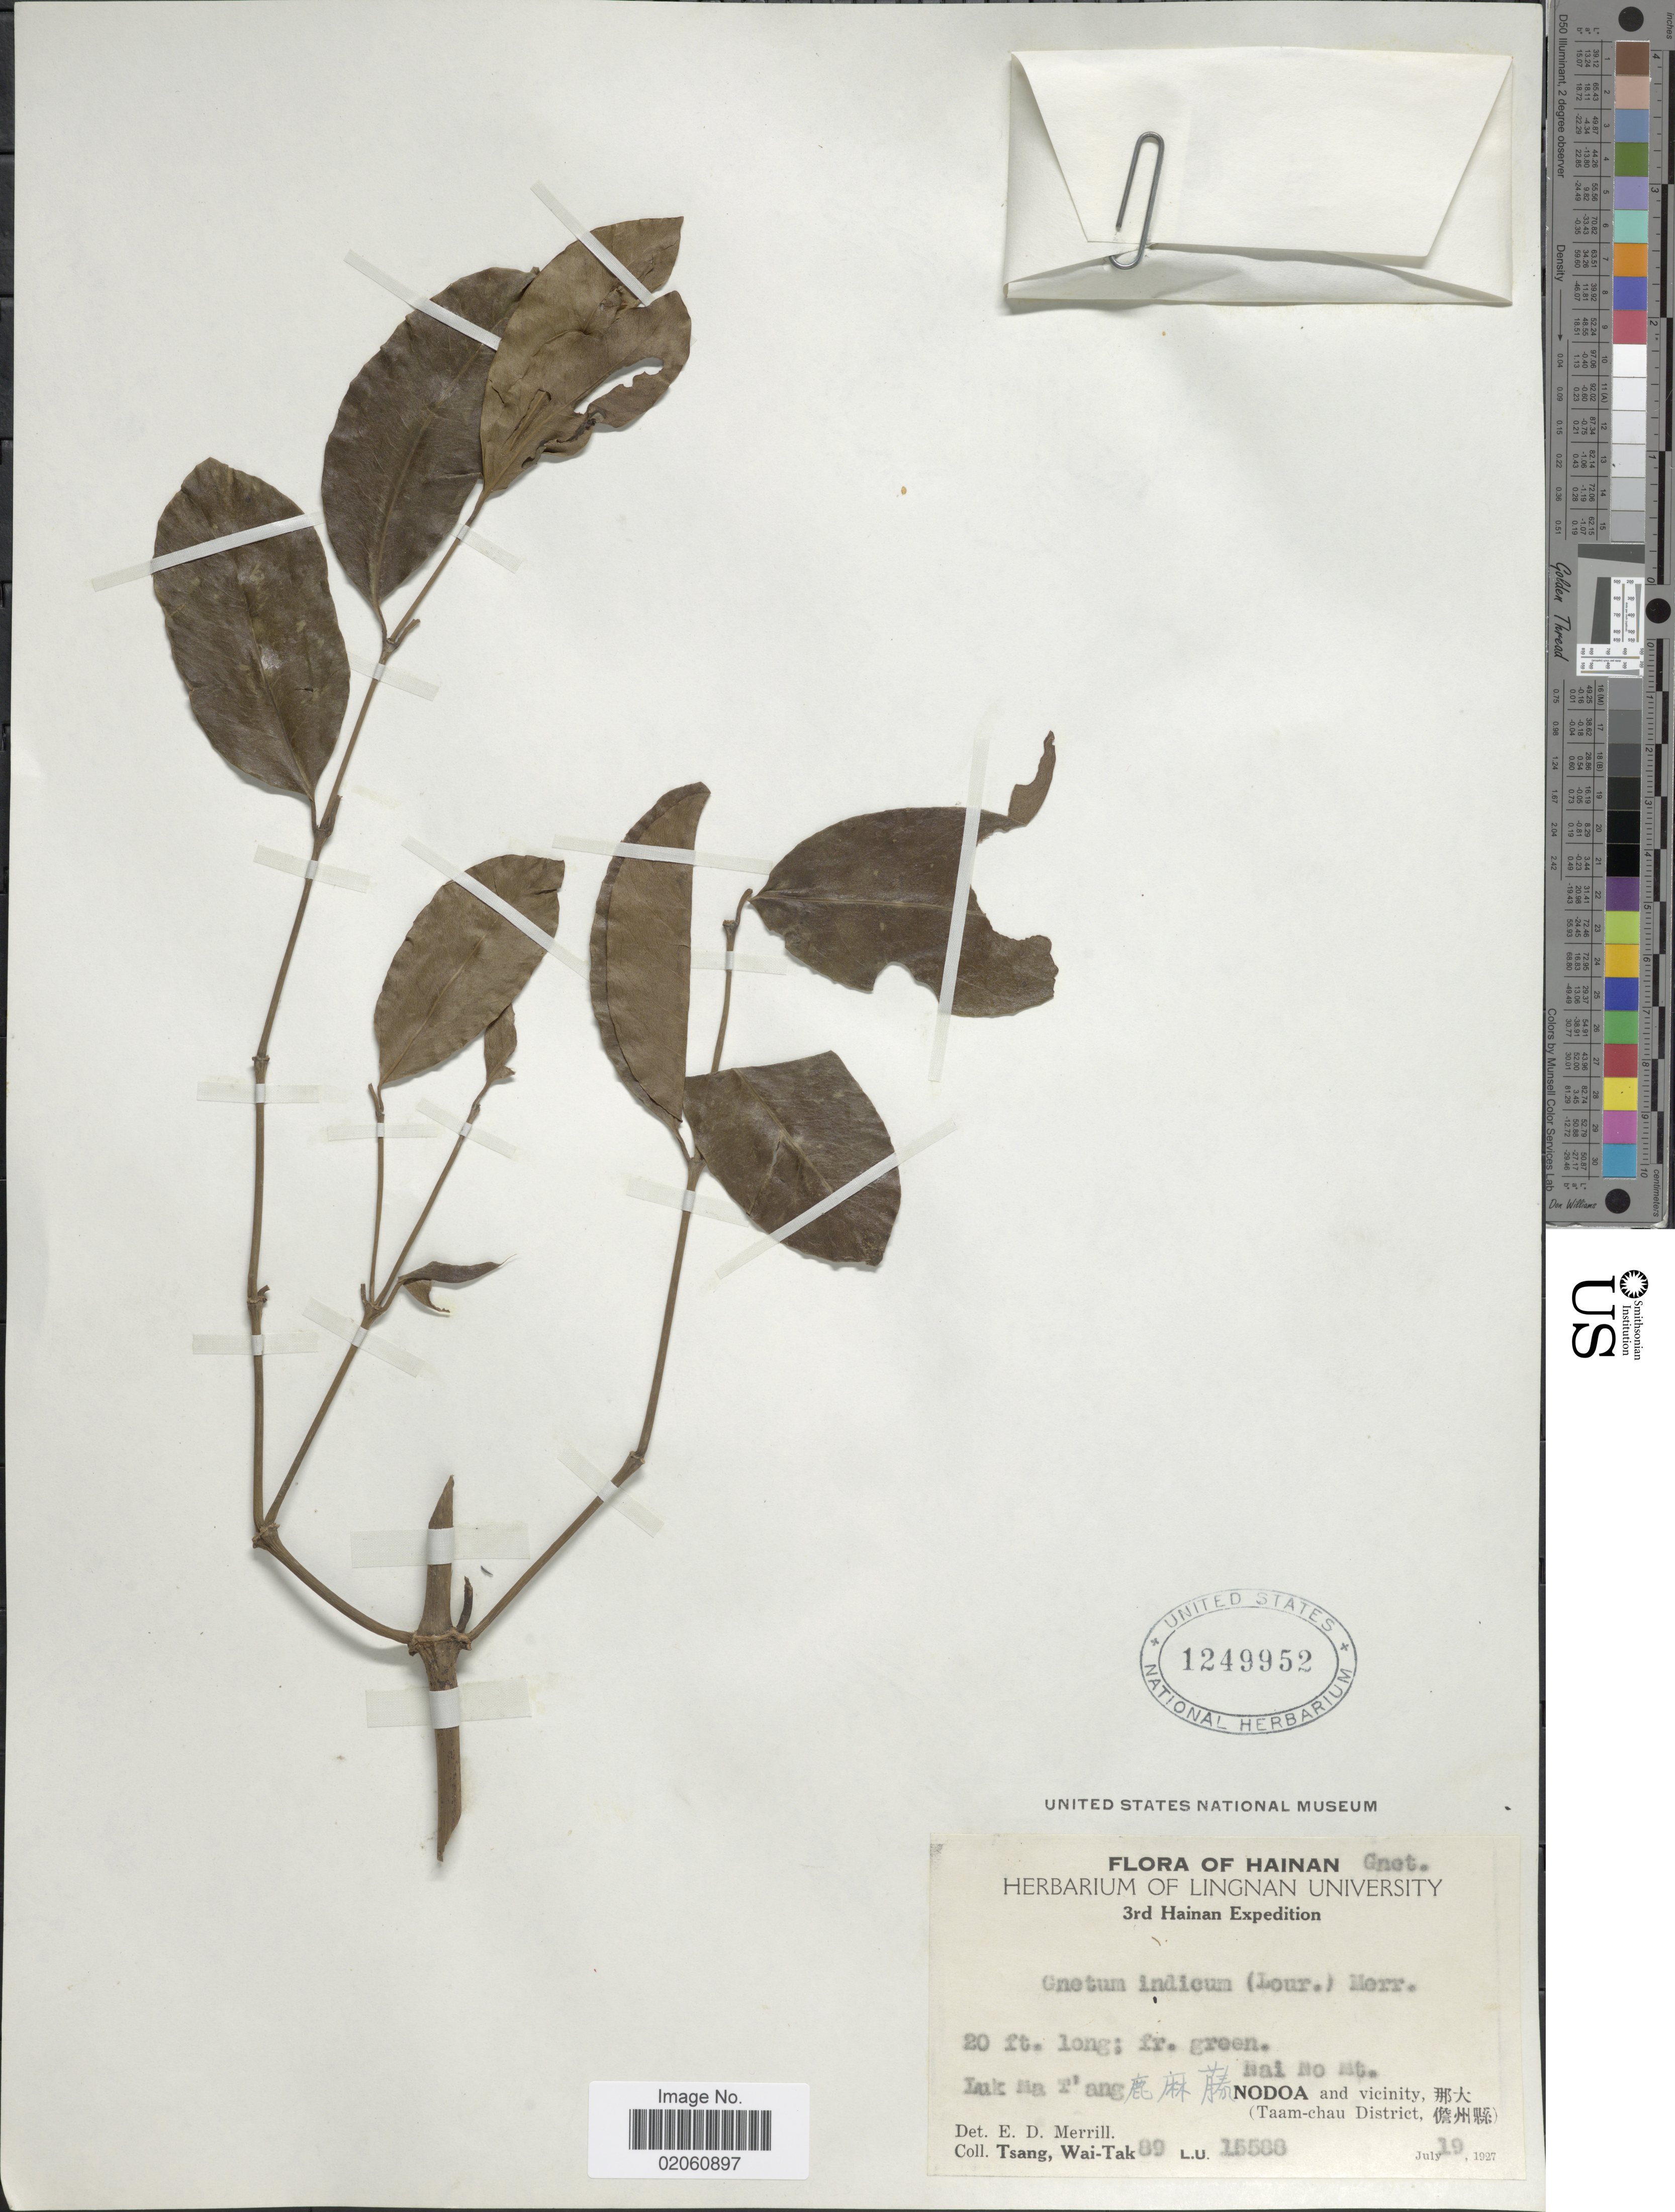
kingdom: Plantae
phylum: Tracheophyta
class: Gnetopsida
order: Gnetales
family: Gnetaceae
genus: Gnetum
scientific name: Gnetum indicum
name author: (Lour.) Merr.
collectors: W. T. Tsang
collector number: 89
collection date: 1927-07-19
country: China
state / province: Hainan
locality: Luk Ma T'ang, Nai No mt., Nodoa and vicinity, (Taam-chau District)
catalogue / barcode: US 1249952